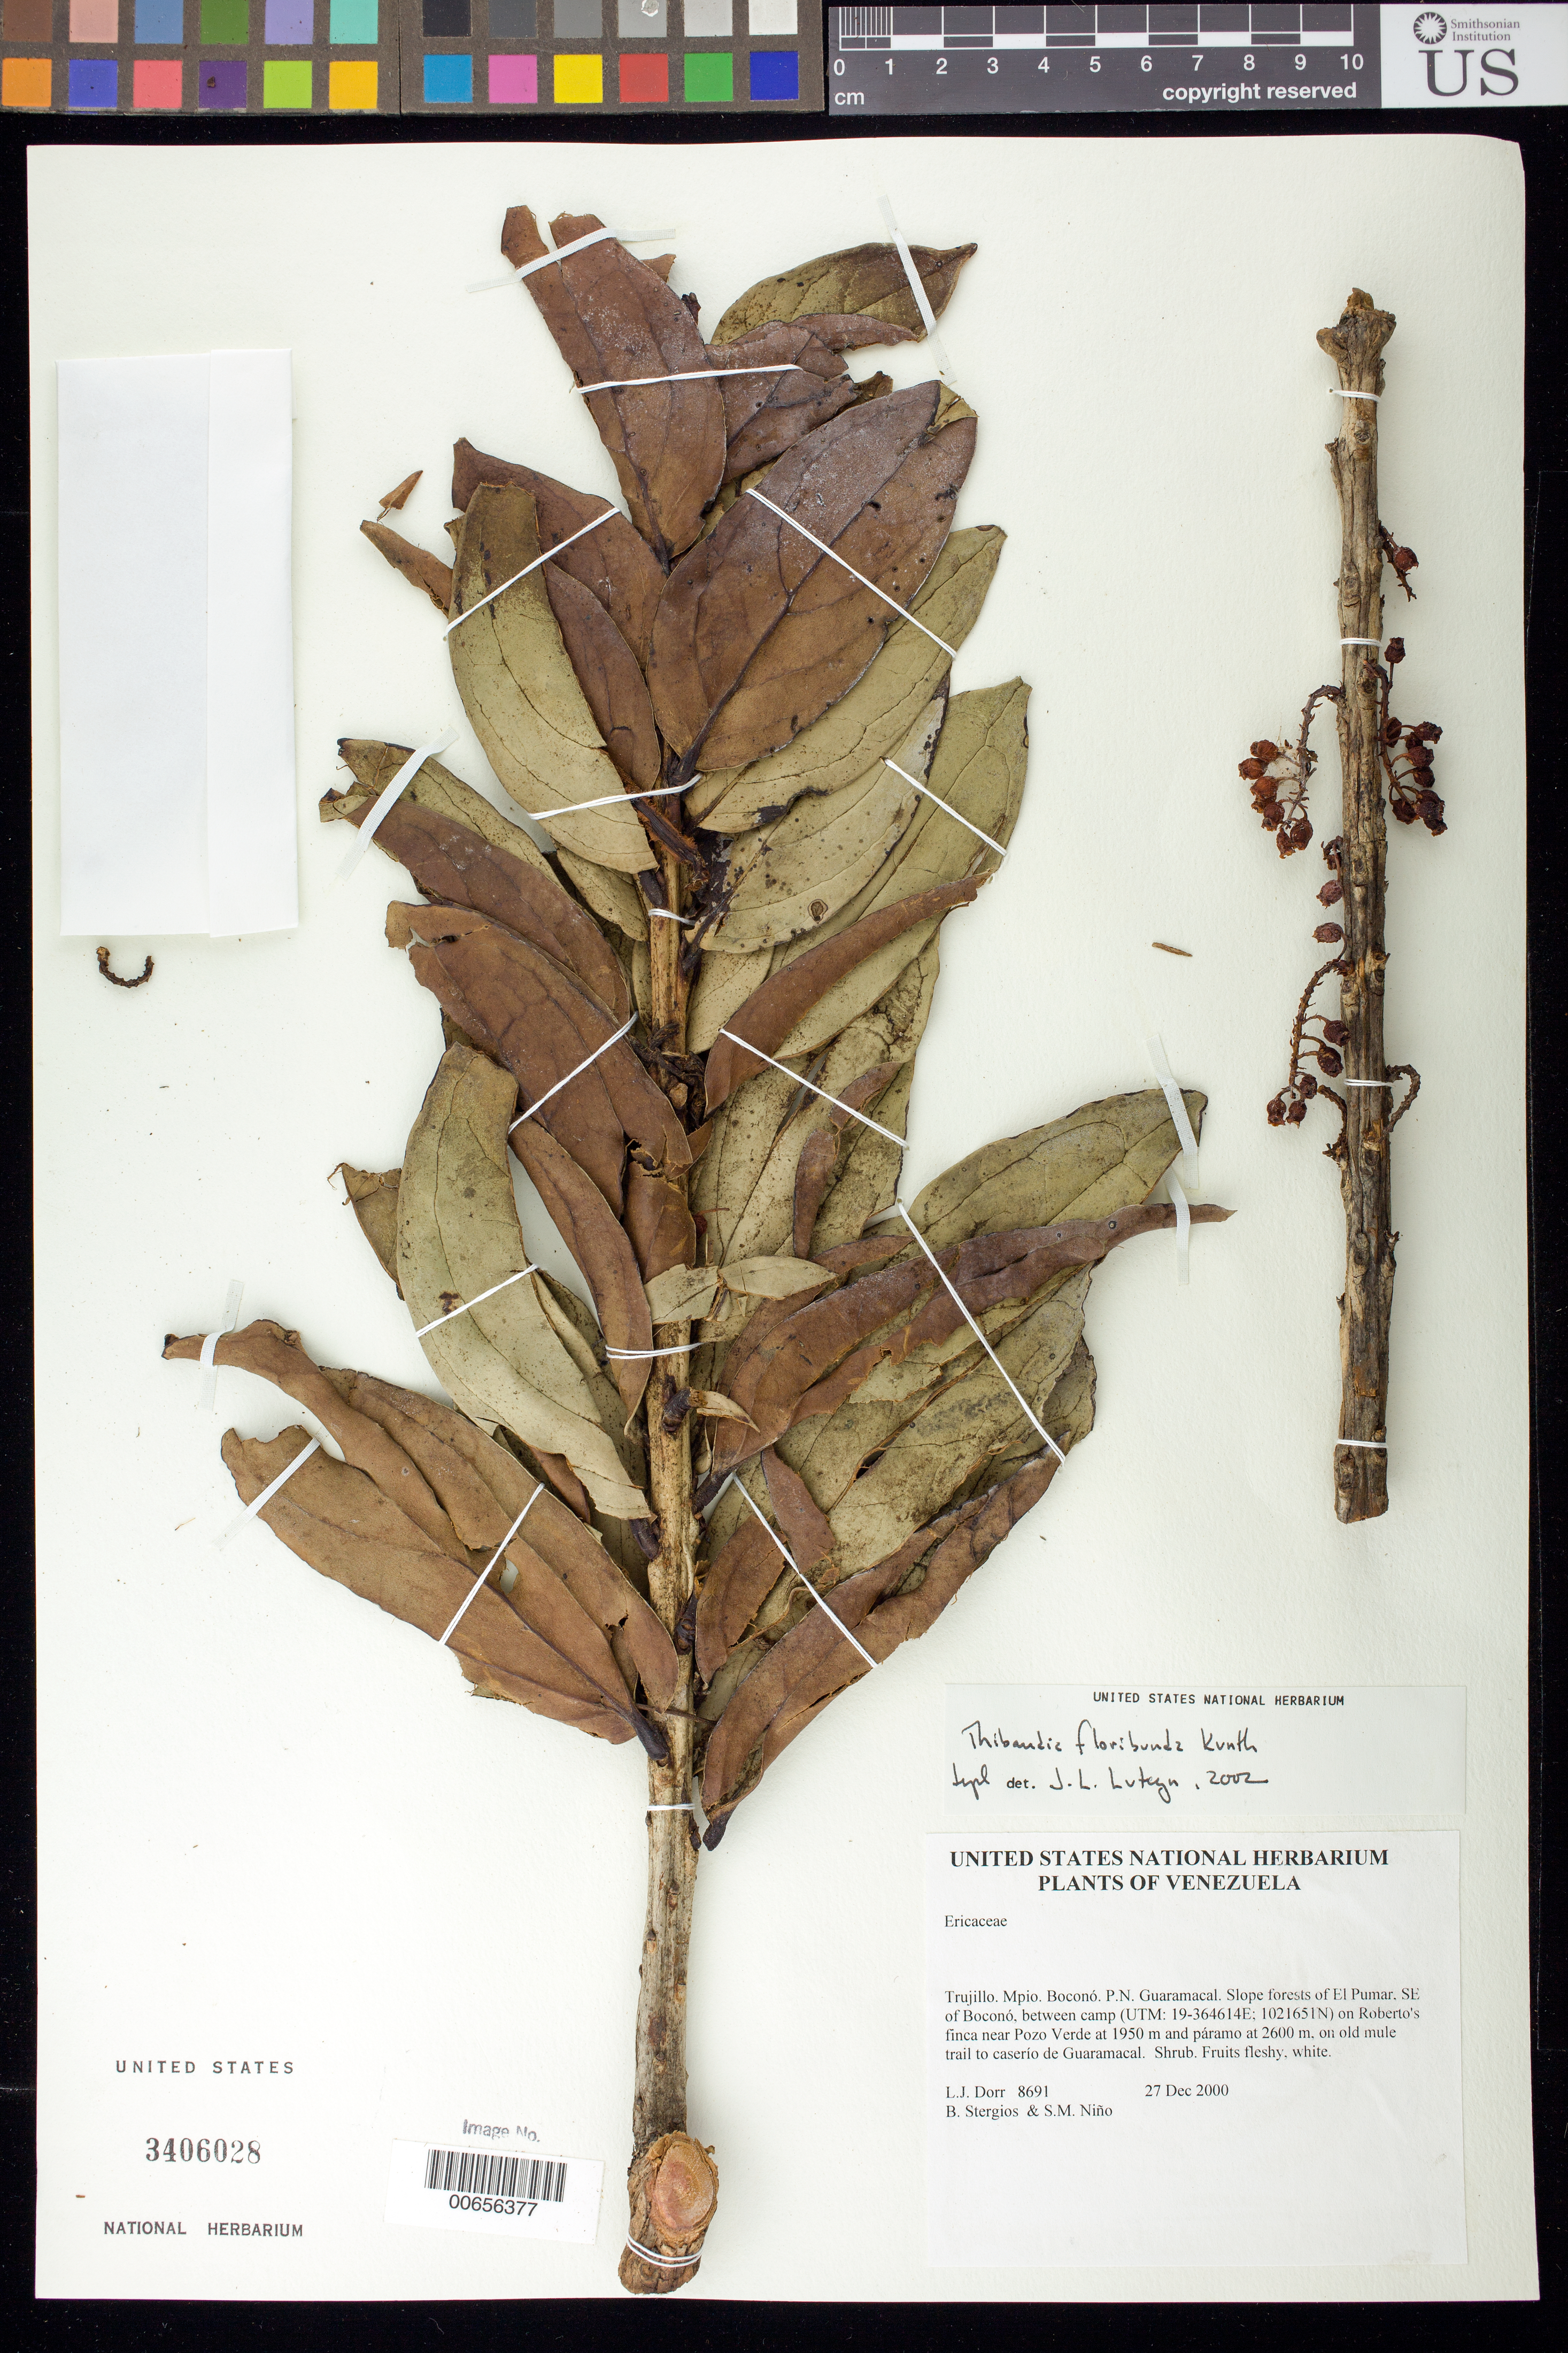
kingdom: Plantae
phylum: Tracheophyta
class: Magnoliopsida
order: Ericales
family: Ericaceae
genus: Thibaudia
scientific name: Thibaudia floribunda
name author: Kunth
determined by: Luteyn, J. L.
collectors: L. J. Dorr, B. G. Stergios & S. M. Niño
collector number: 8691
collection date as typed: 27 Dec 2000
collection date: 2000-12-27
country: Venezuela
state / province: Trujillo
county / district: Boconó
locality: Parque Nacional Guaramacal. El Pumar, SE of Boconó, between camp on Roberto's finca near Pozo Verde at 1950 m and páramo at 2600 m, on old mule trail to caserío de Guaramacal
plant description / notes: NY, PORT, US, VEN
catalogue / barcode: US 3406028